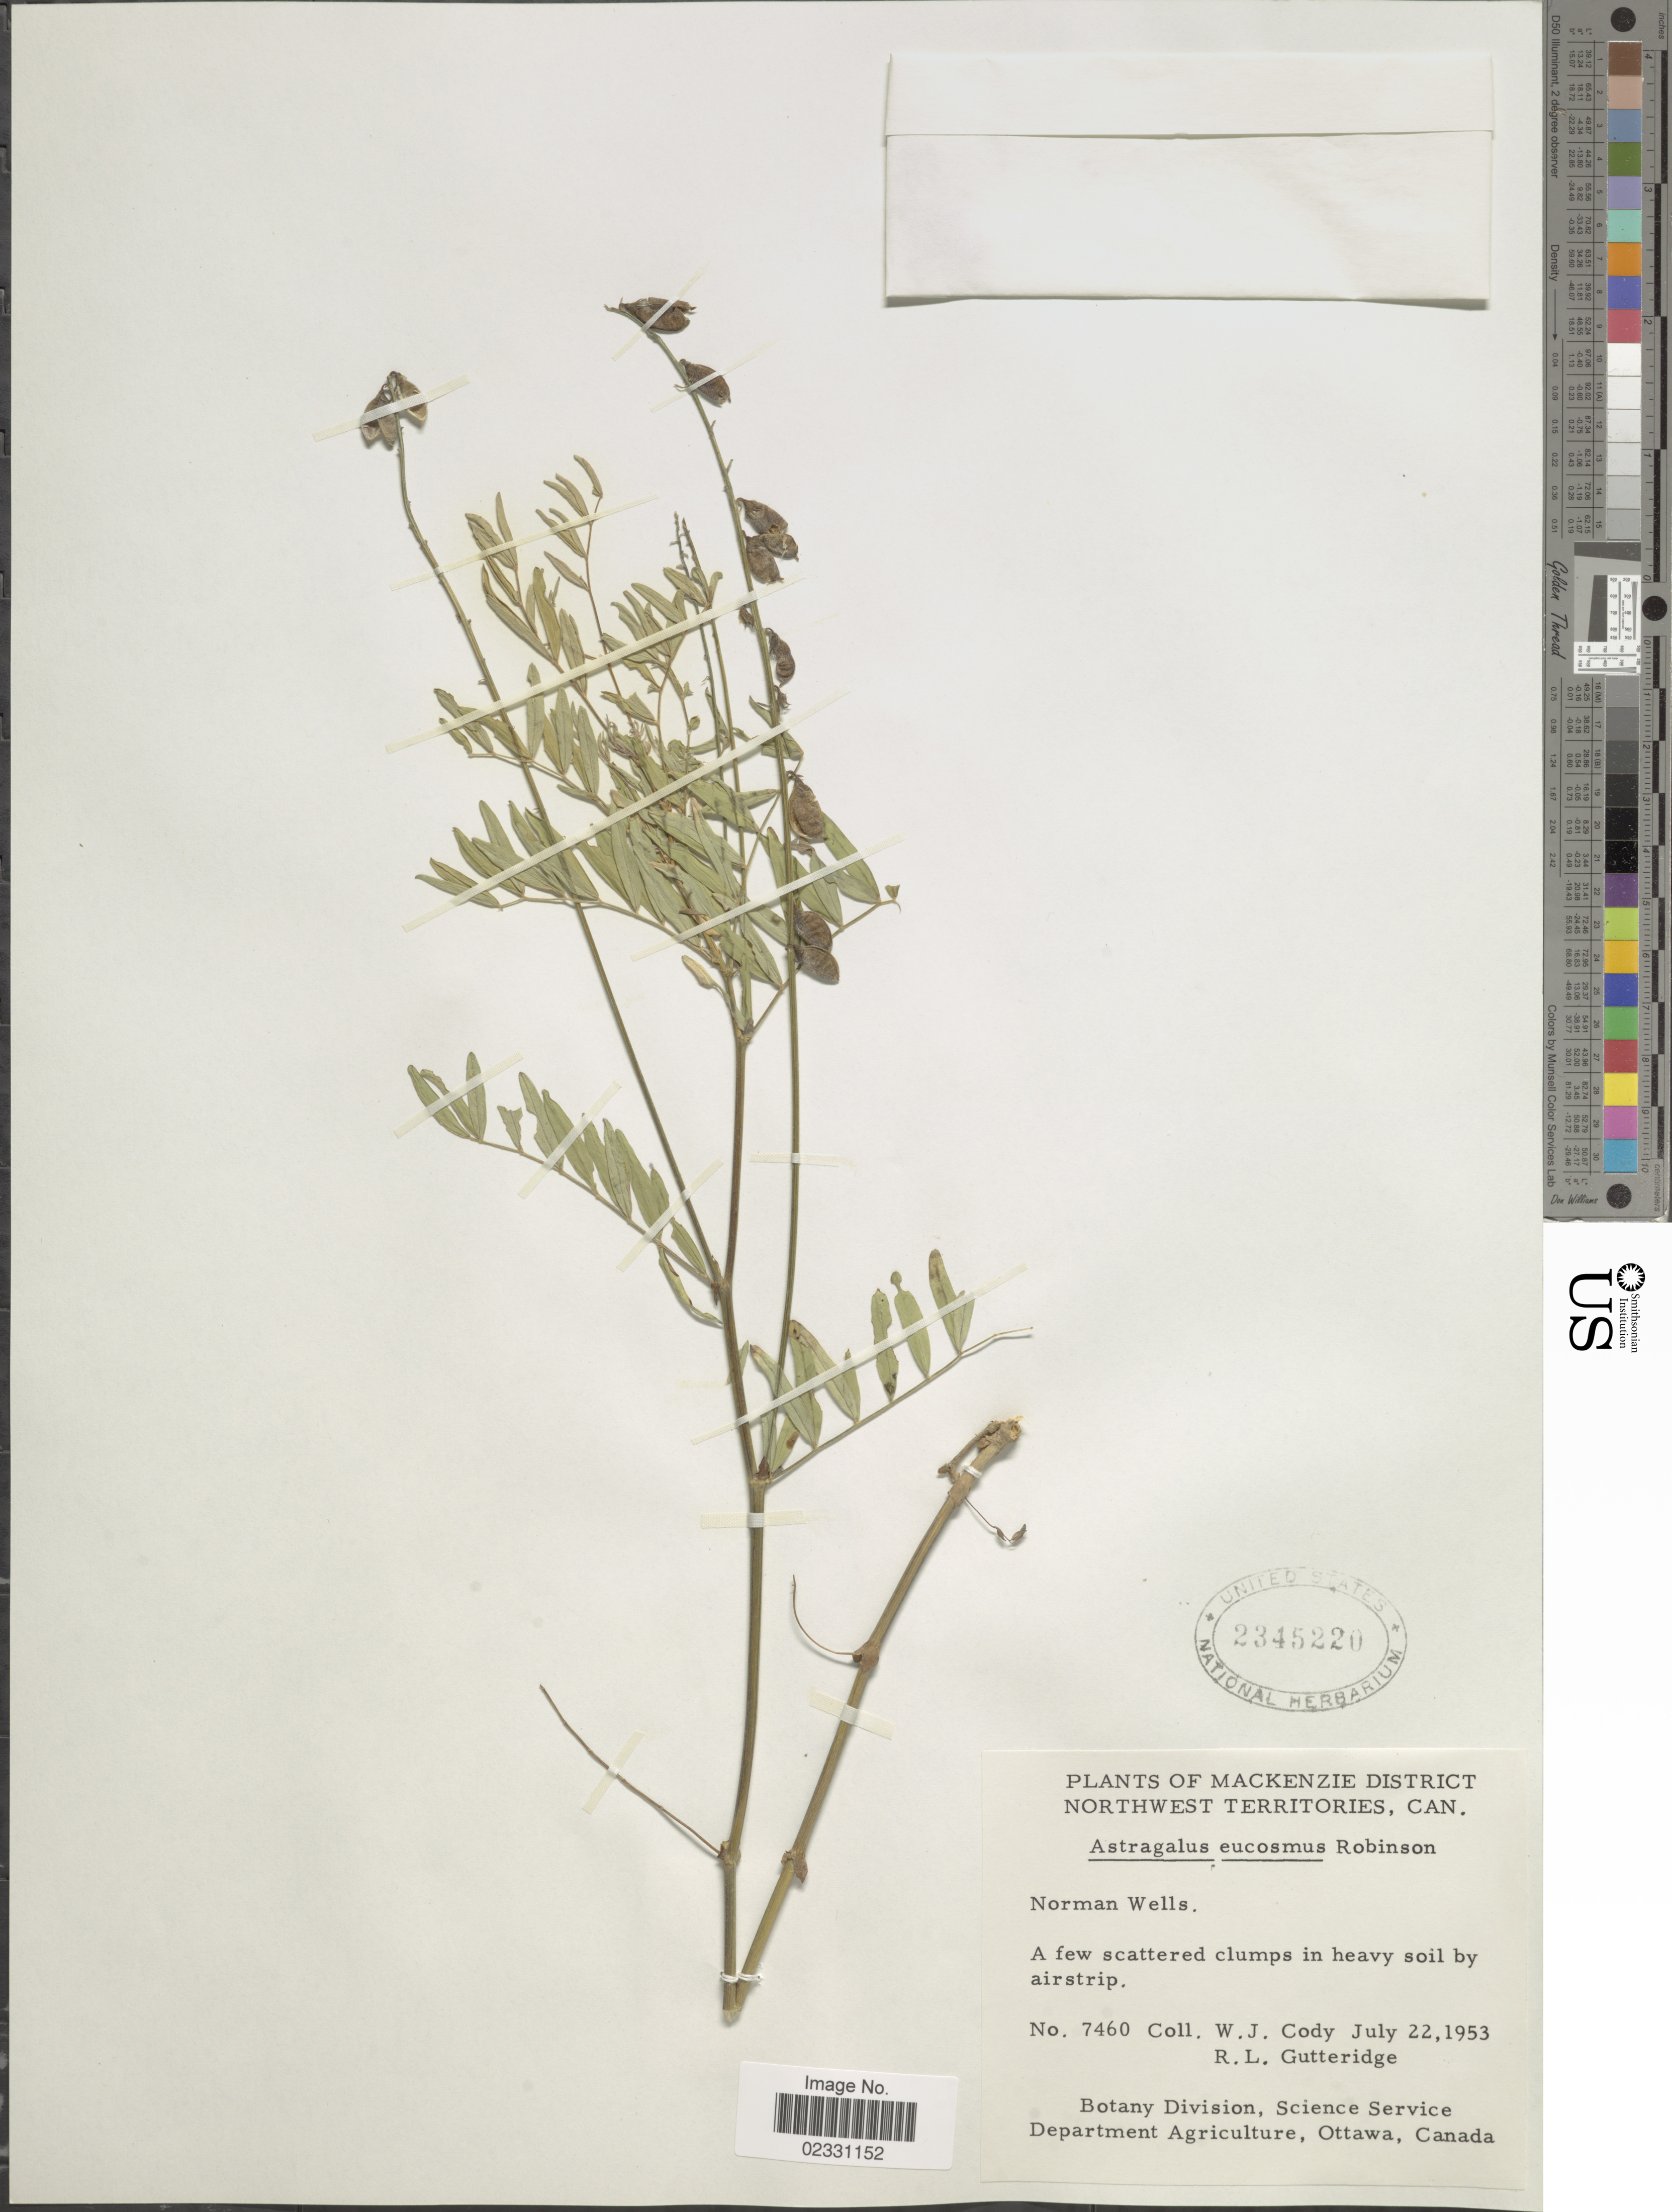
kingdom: Plantae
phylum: Tracheophyta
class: Magnoliopsida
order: Fabales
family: Fabaceae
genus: Astragalus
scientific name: Astragalus eucosmus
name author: B.L. Rob.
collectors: W. Cody & R. Gutteridge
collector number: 7460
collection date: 1953-07-22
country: Canada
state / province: Northwest Territories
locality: Mackenzie District. Norman Wells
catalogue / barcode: US 2345220